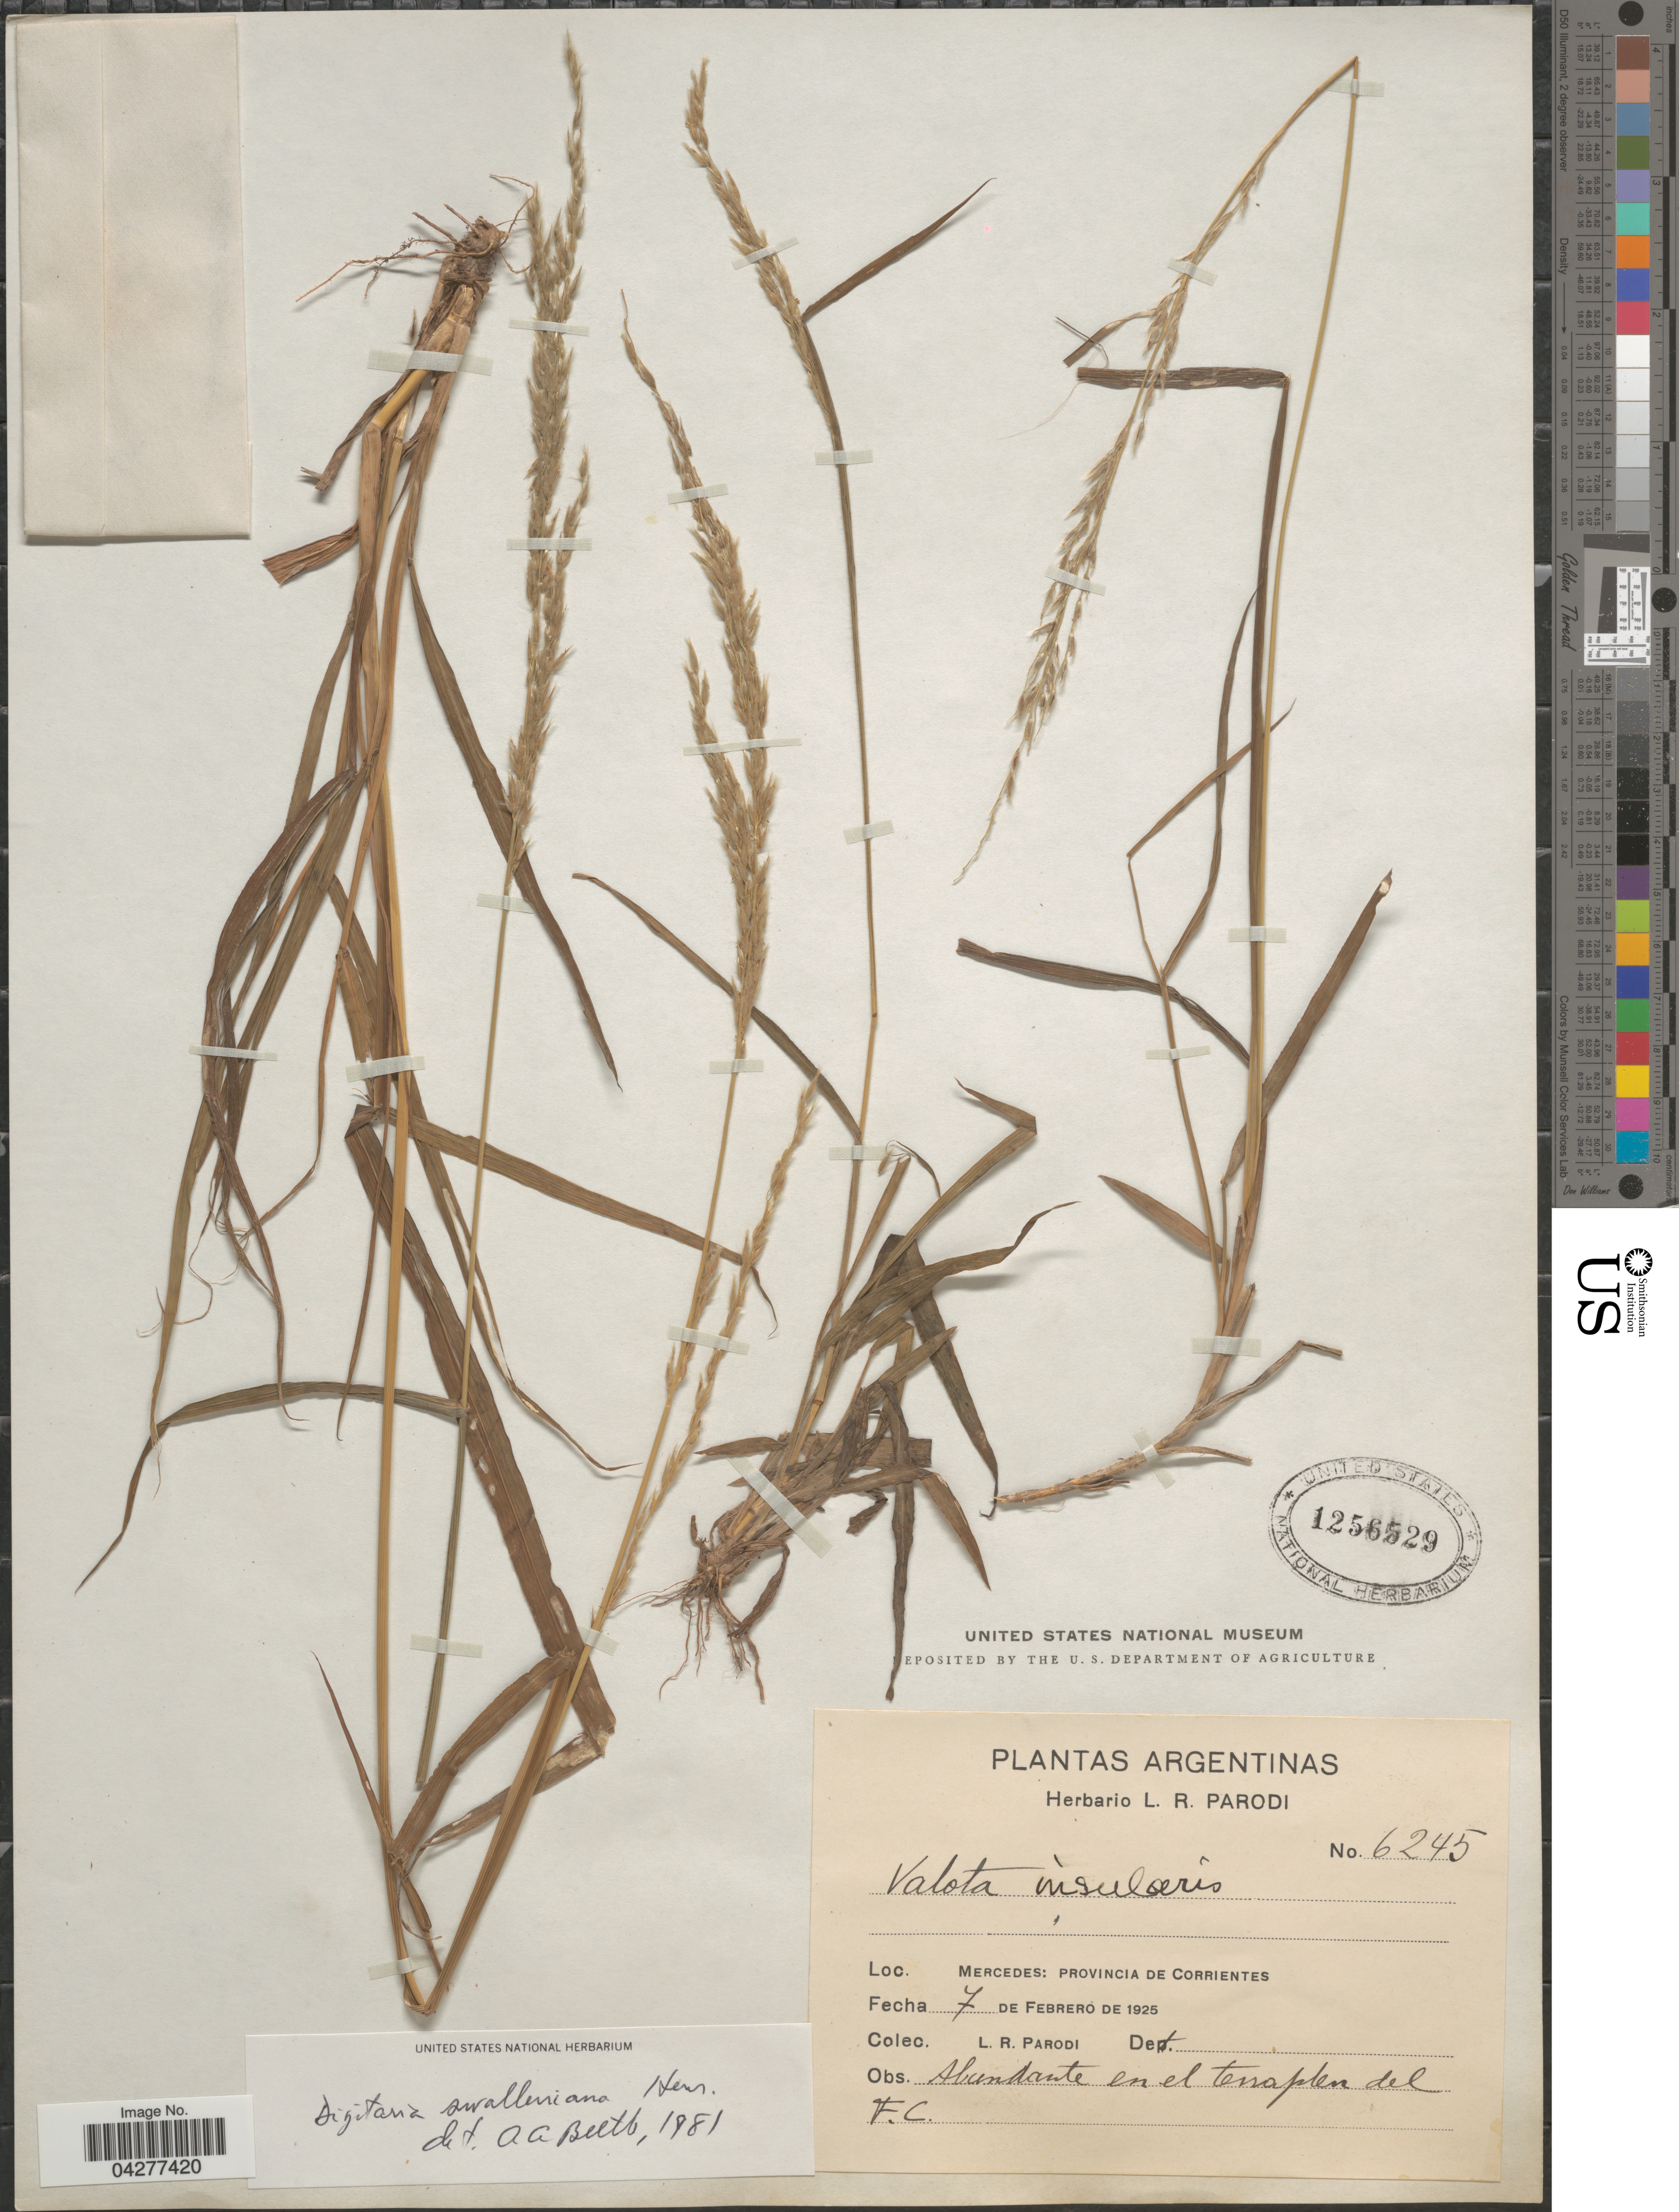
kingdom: Plantae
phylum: Tracheophyta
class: Liliopsida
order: Poales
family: Poaceae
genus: Digitaria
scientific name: Digitaria swalleniana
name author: Henr.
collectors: L. R. Parodi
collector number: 6245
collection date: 1925-02-04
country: Argentina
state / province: Corrientes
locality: Mercedes. Abundante en el terrapleu del F.C.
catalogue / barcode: US 1256529